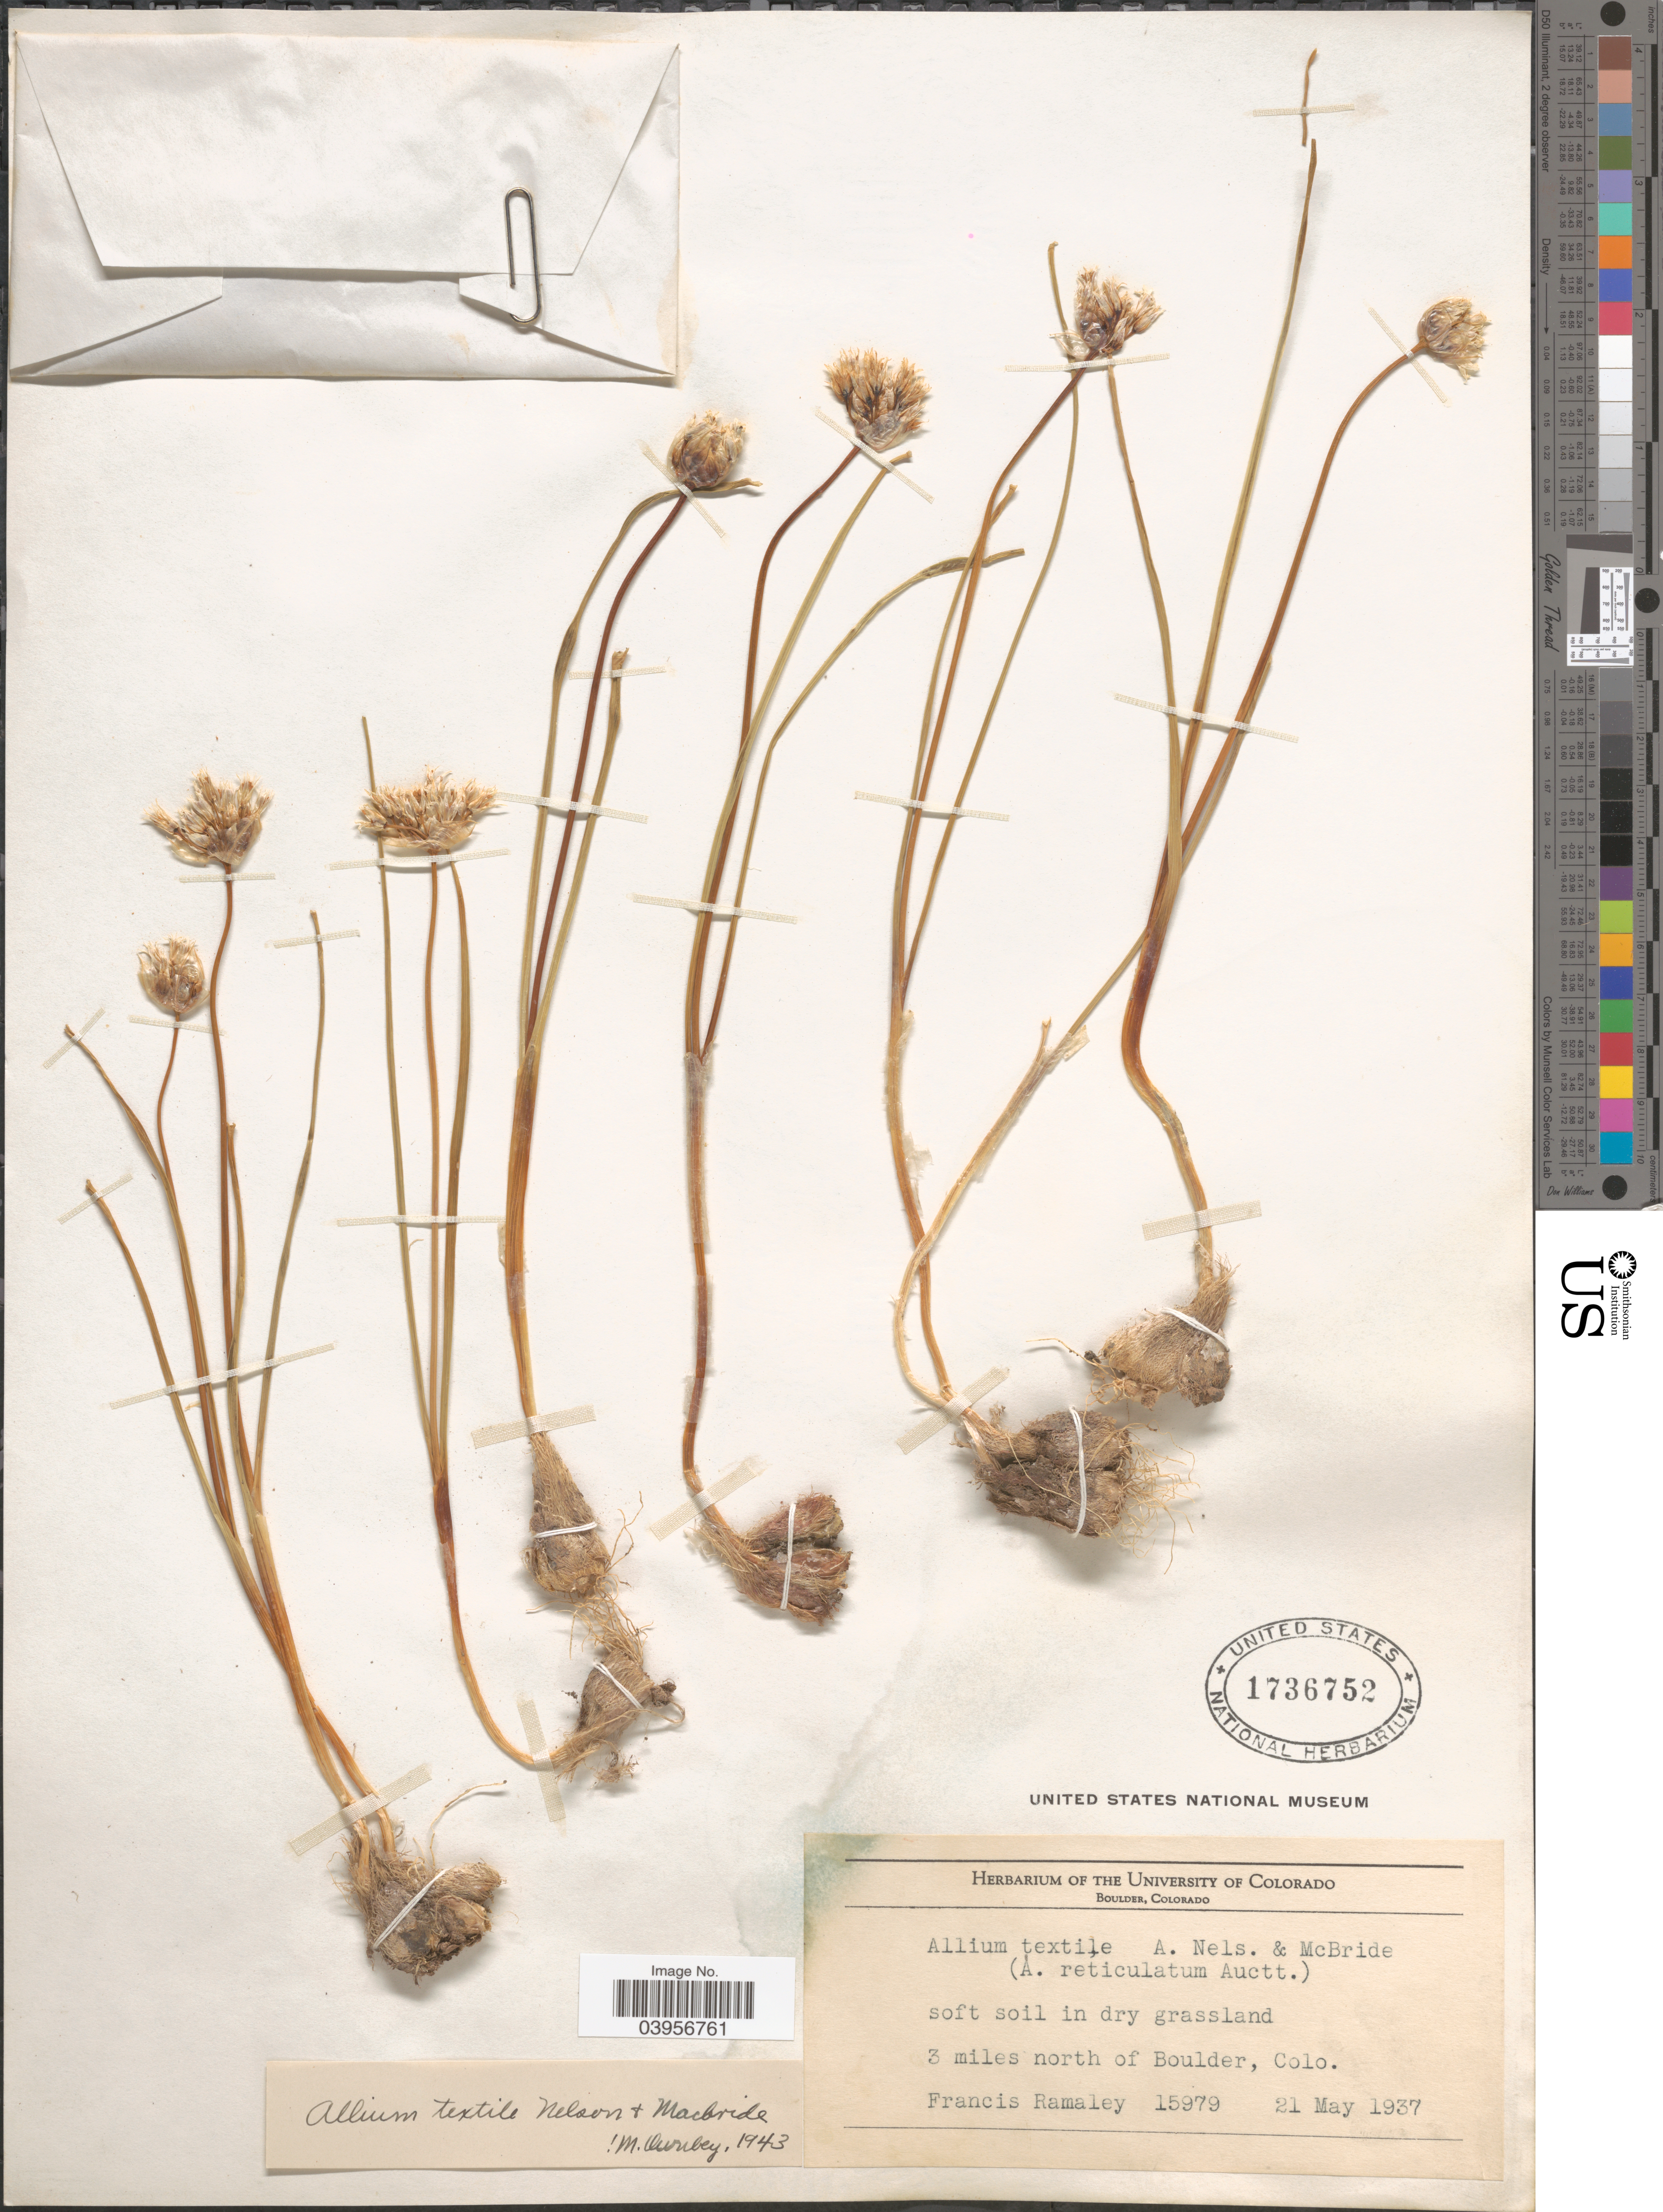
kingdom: Plantae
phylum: Tracheophyta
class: Liliopsida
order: Asparagales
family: Amaryllidaceae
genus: Allium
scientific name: Allium textile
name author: A. Nelson & J.F. Macbr.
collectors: F. Ramaley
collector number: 15979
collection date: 1937-05-21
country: United States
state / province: Colorado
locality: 3 miles north of Boulder.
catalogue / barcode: US 1736752